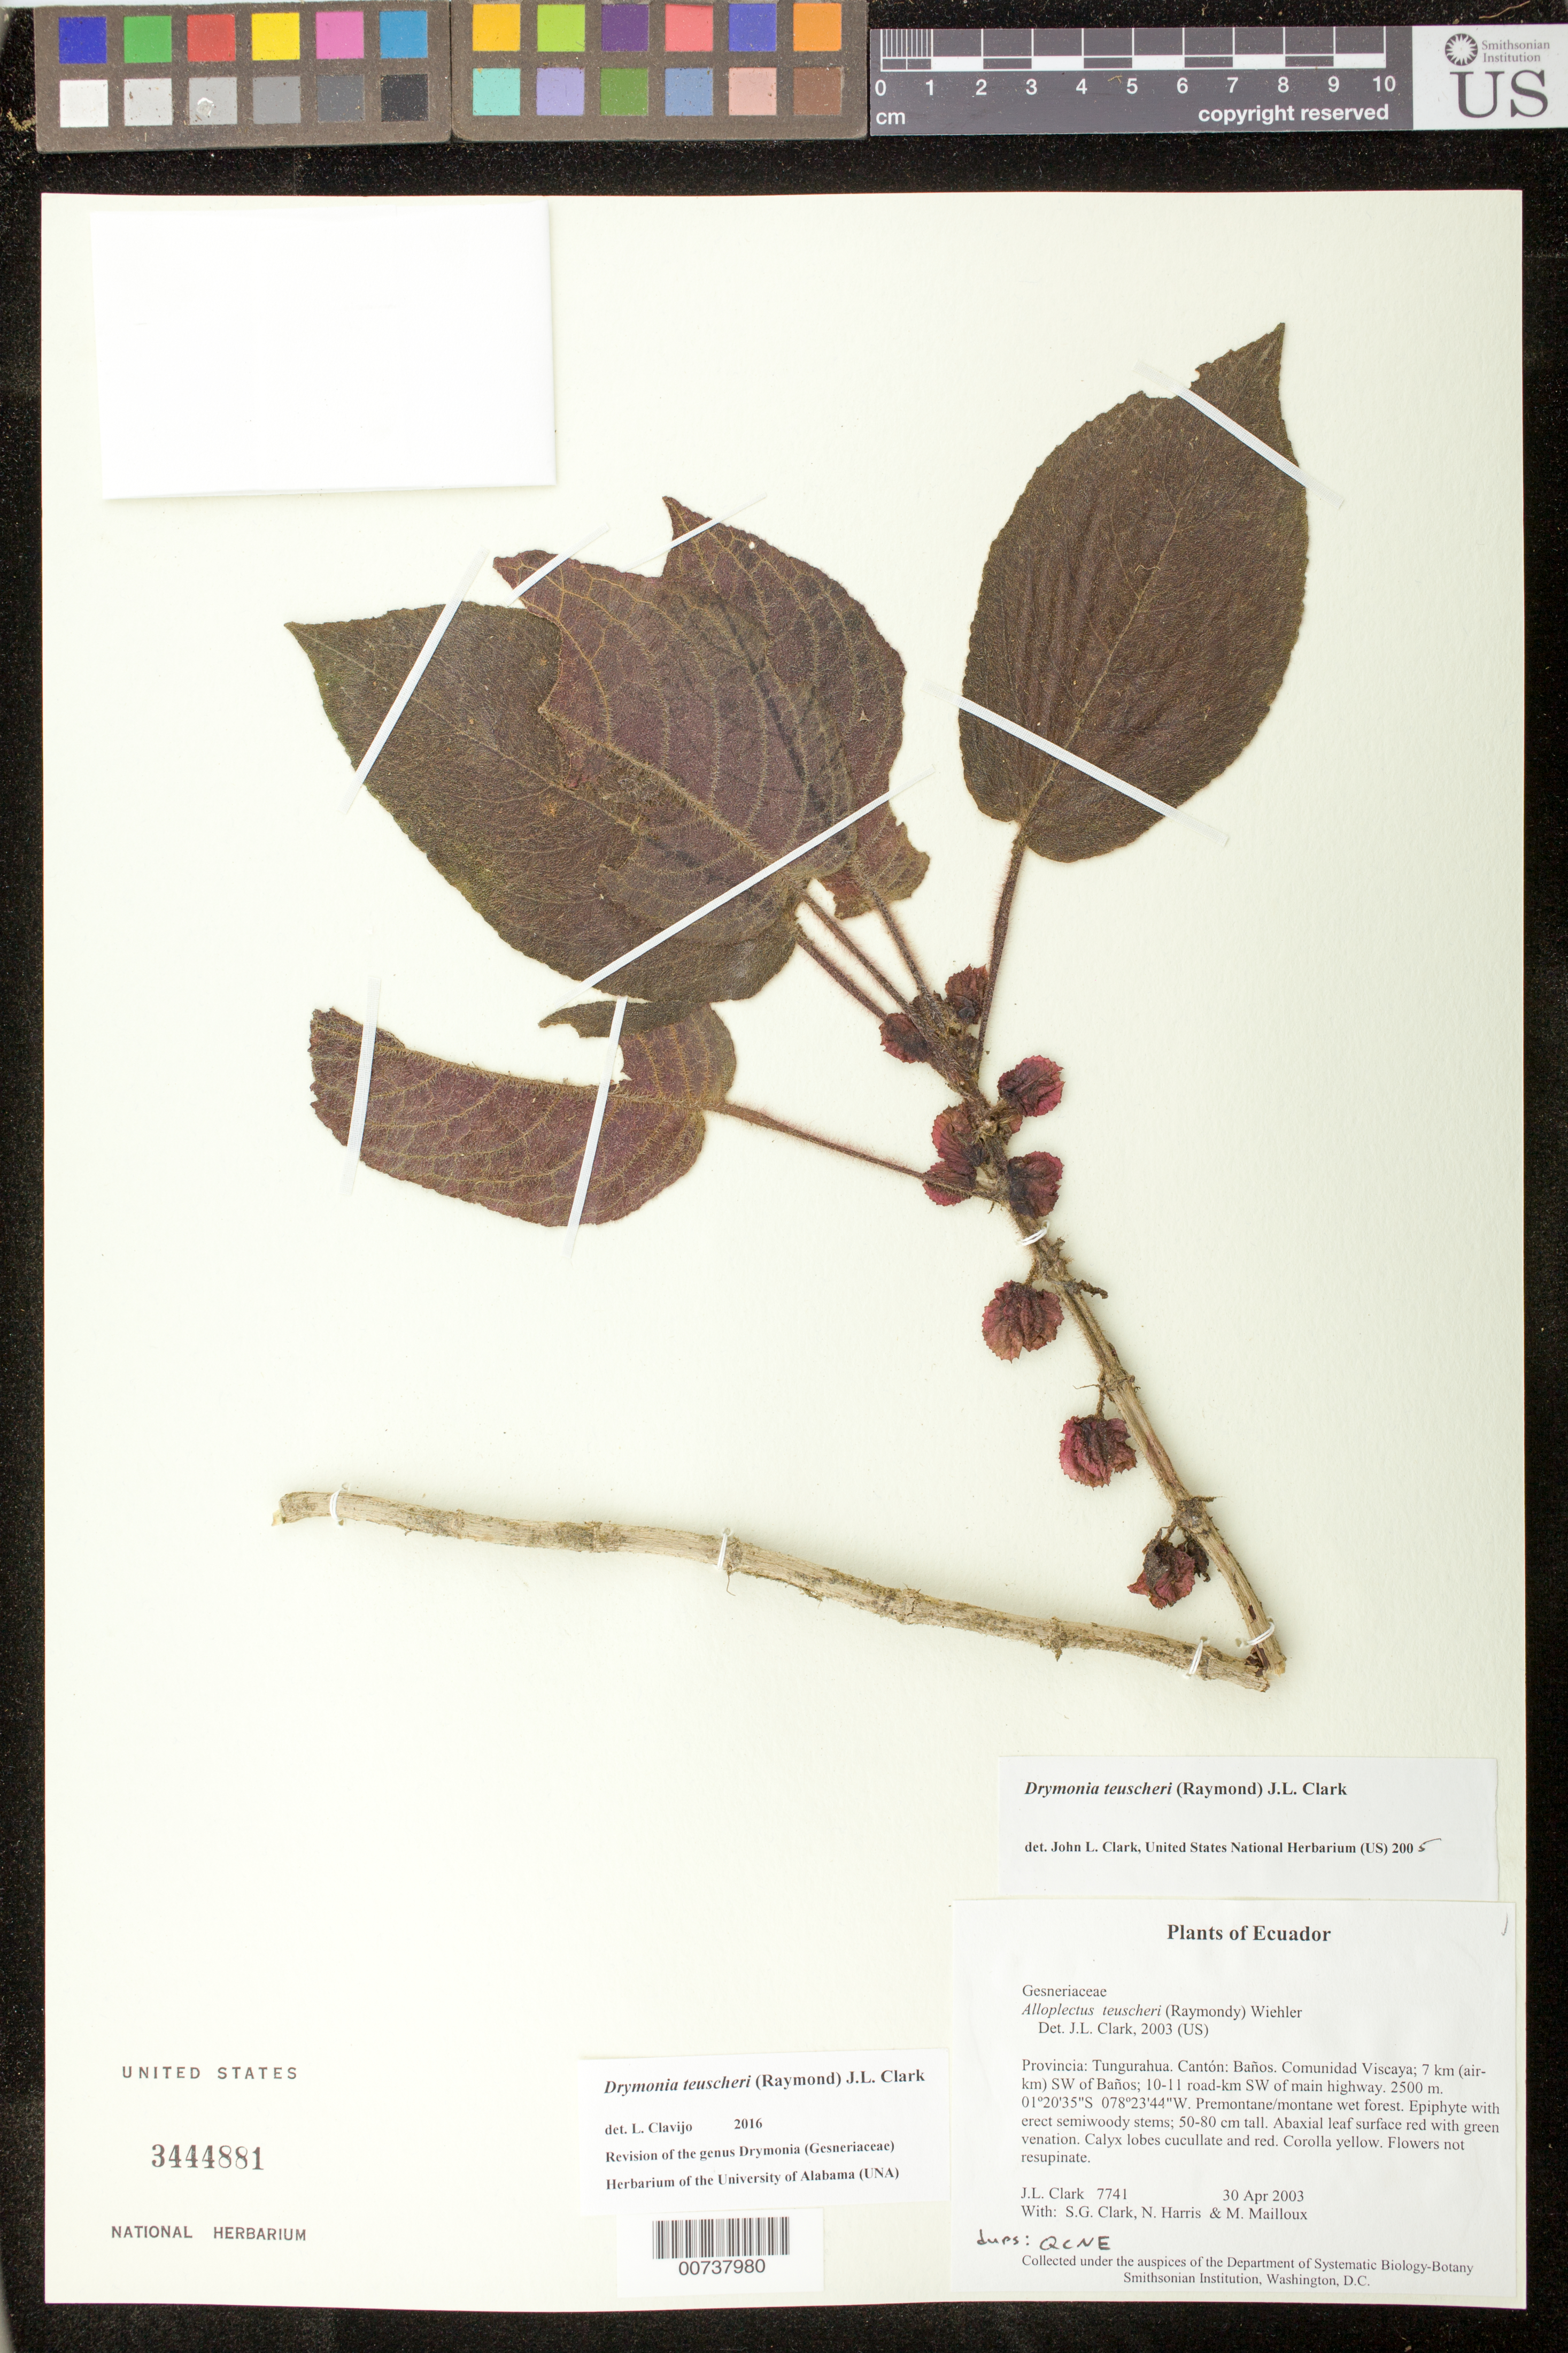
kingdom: Plantae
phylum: Tracheophyta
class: Magnoliopsida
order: Lamiales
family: Gesneriaceae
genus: Drymonia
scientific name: Drymonia teuscheri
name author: (Raymond) J.L. Clark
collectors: J. L. Clark, S. G. Clark, N. Harris & M. Mailloux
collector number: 7741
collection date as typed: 30 Apr 2003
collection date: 2003-04-30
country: Ecuador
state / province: Tungurahua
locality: Baños. Comunidad Viscaya; 7 km (air-km) SW of Baños; 10-11 road-km SW of main highway.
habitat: Premontane/montane wet forest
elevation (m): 2500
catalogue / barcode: US 3444881